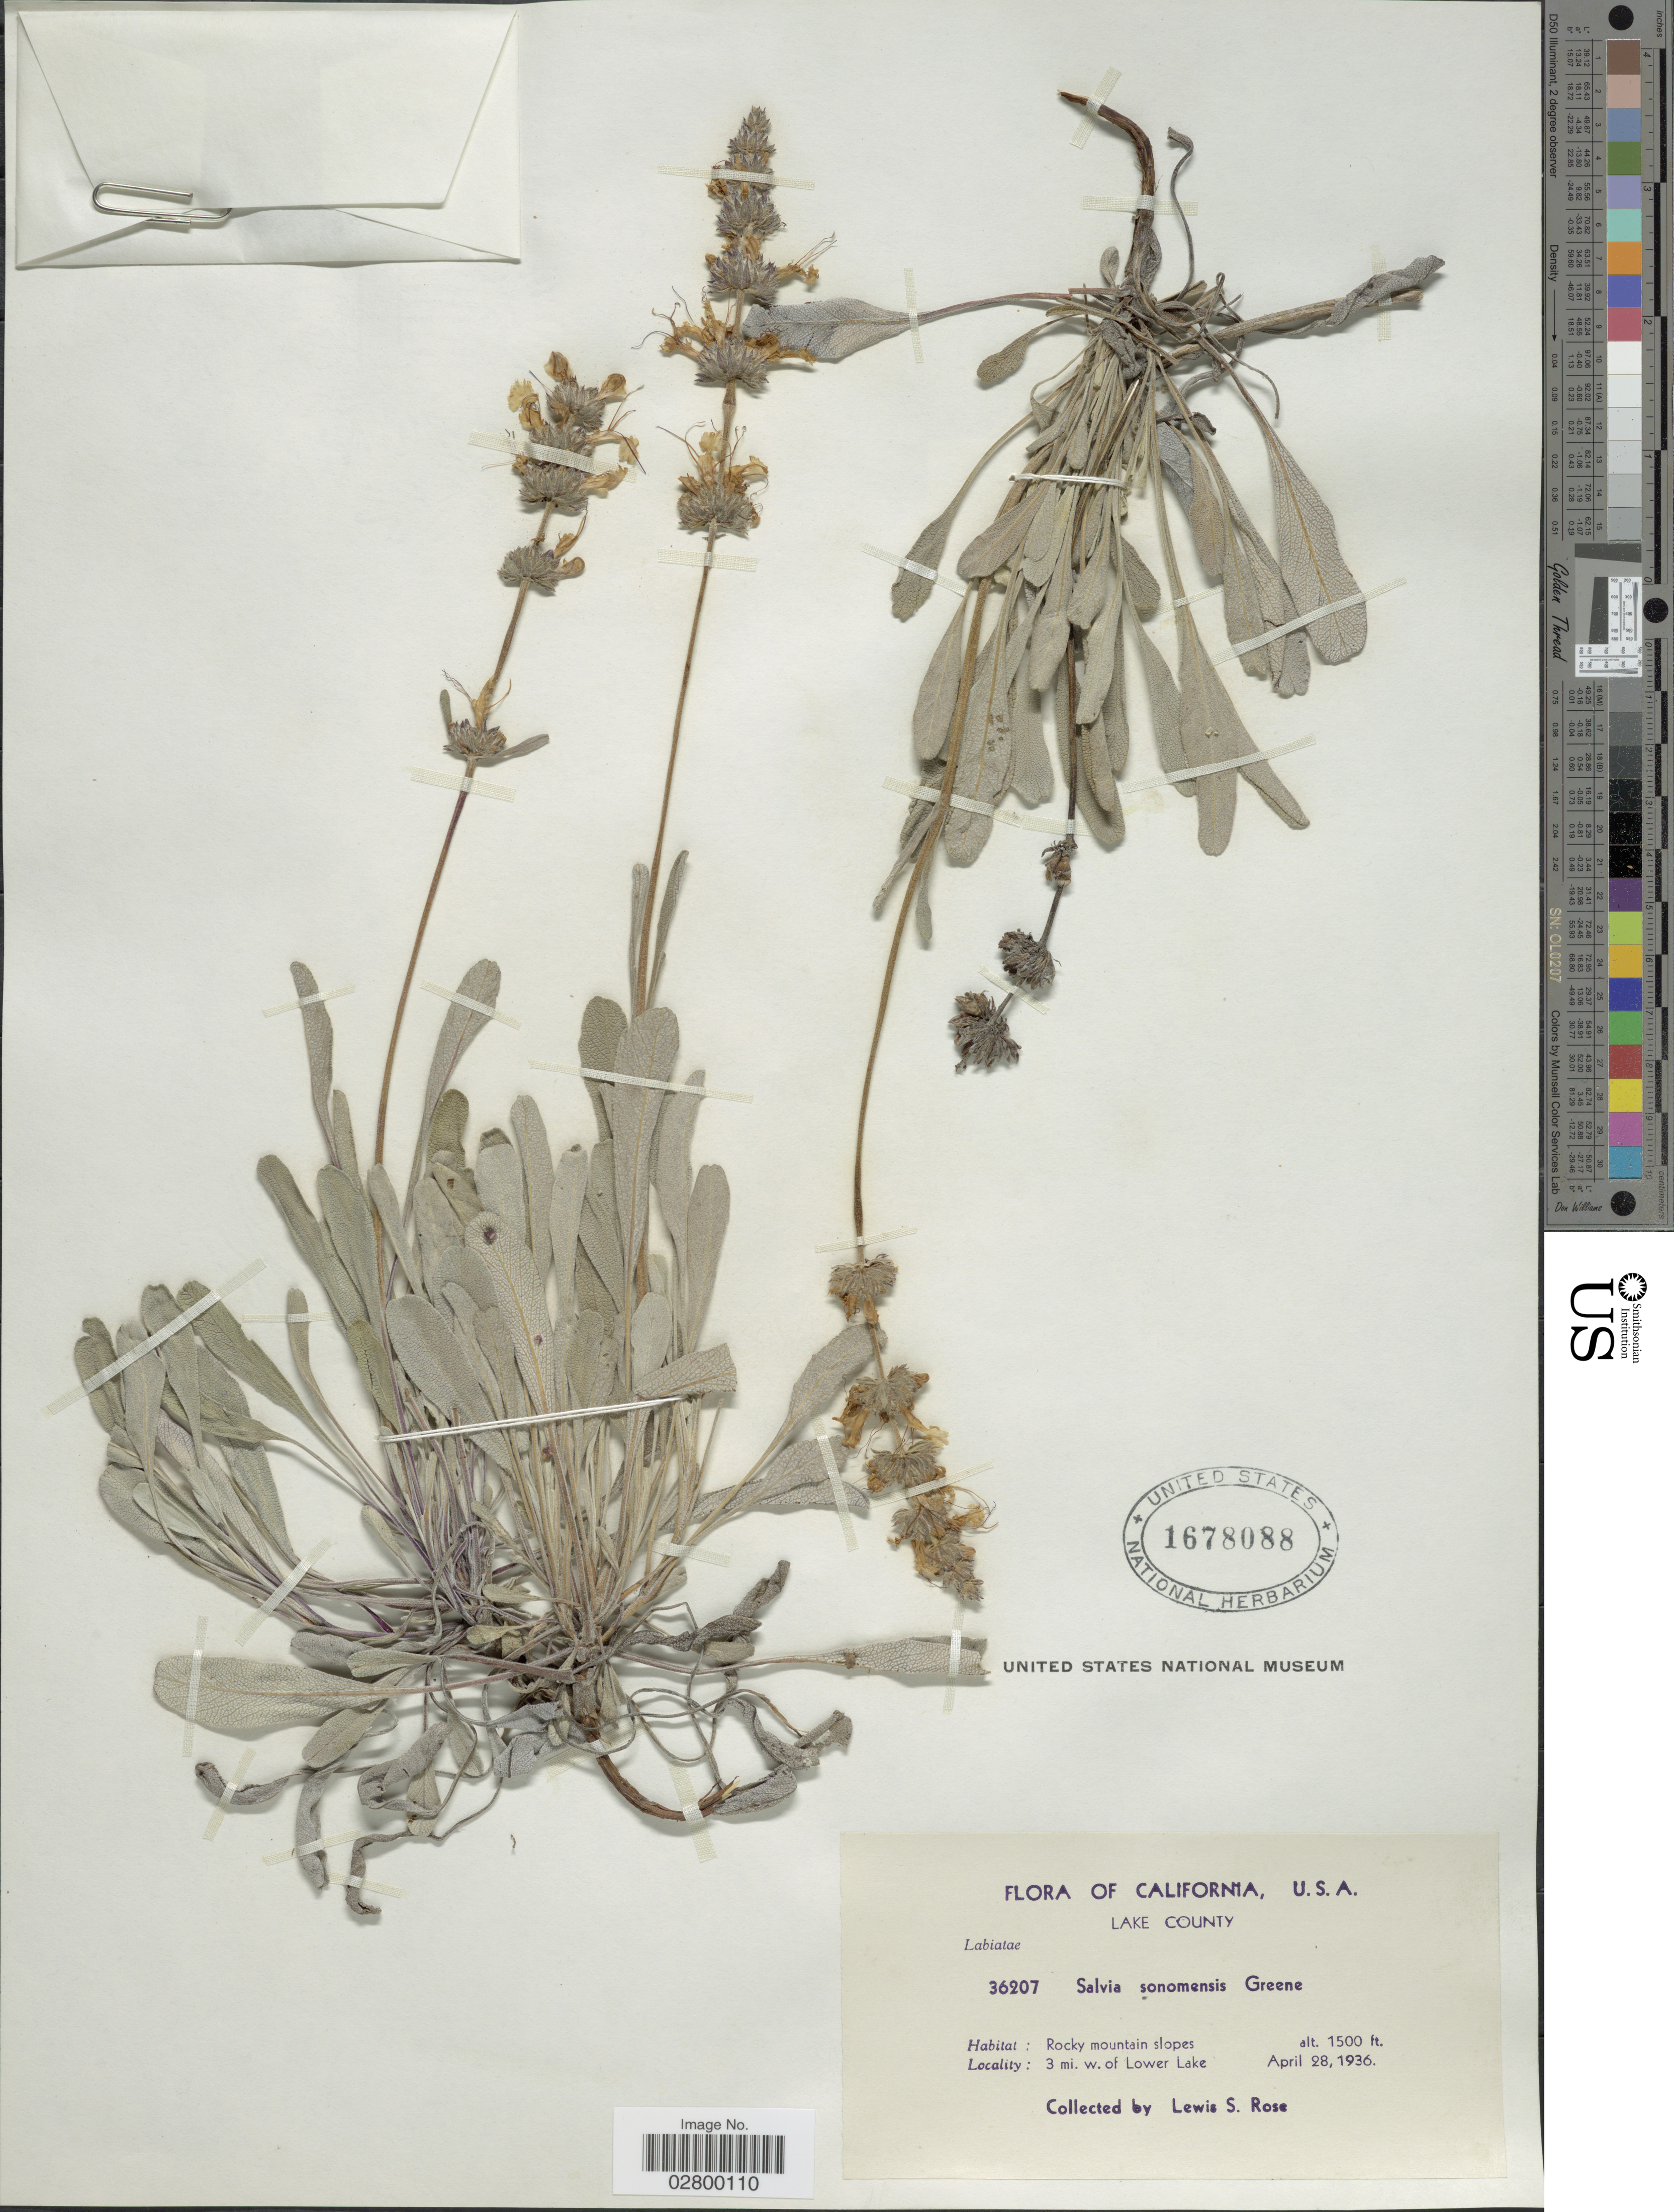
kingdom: Plantae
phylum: Tracheophyta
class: Magnoliopsida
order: Lamiales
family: Lamiaceae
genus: Salvia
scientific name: Salvia sonomensis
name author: Greene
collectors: L. S. Rose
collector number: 36207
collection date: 1936-04-28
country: United States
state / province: California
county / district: Lake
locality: Lake County, 3 mi. w. of Lower Lake.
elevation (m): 457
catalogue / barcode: US 1678088